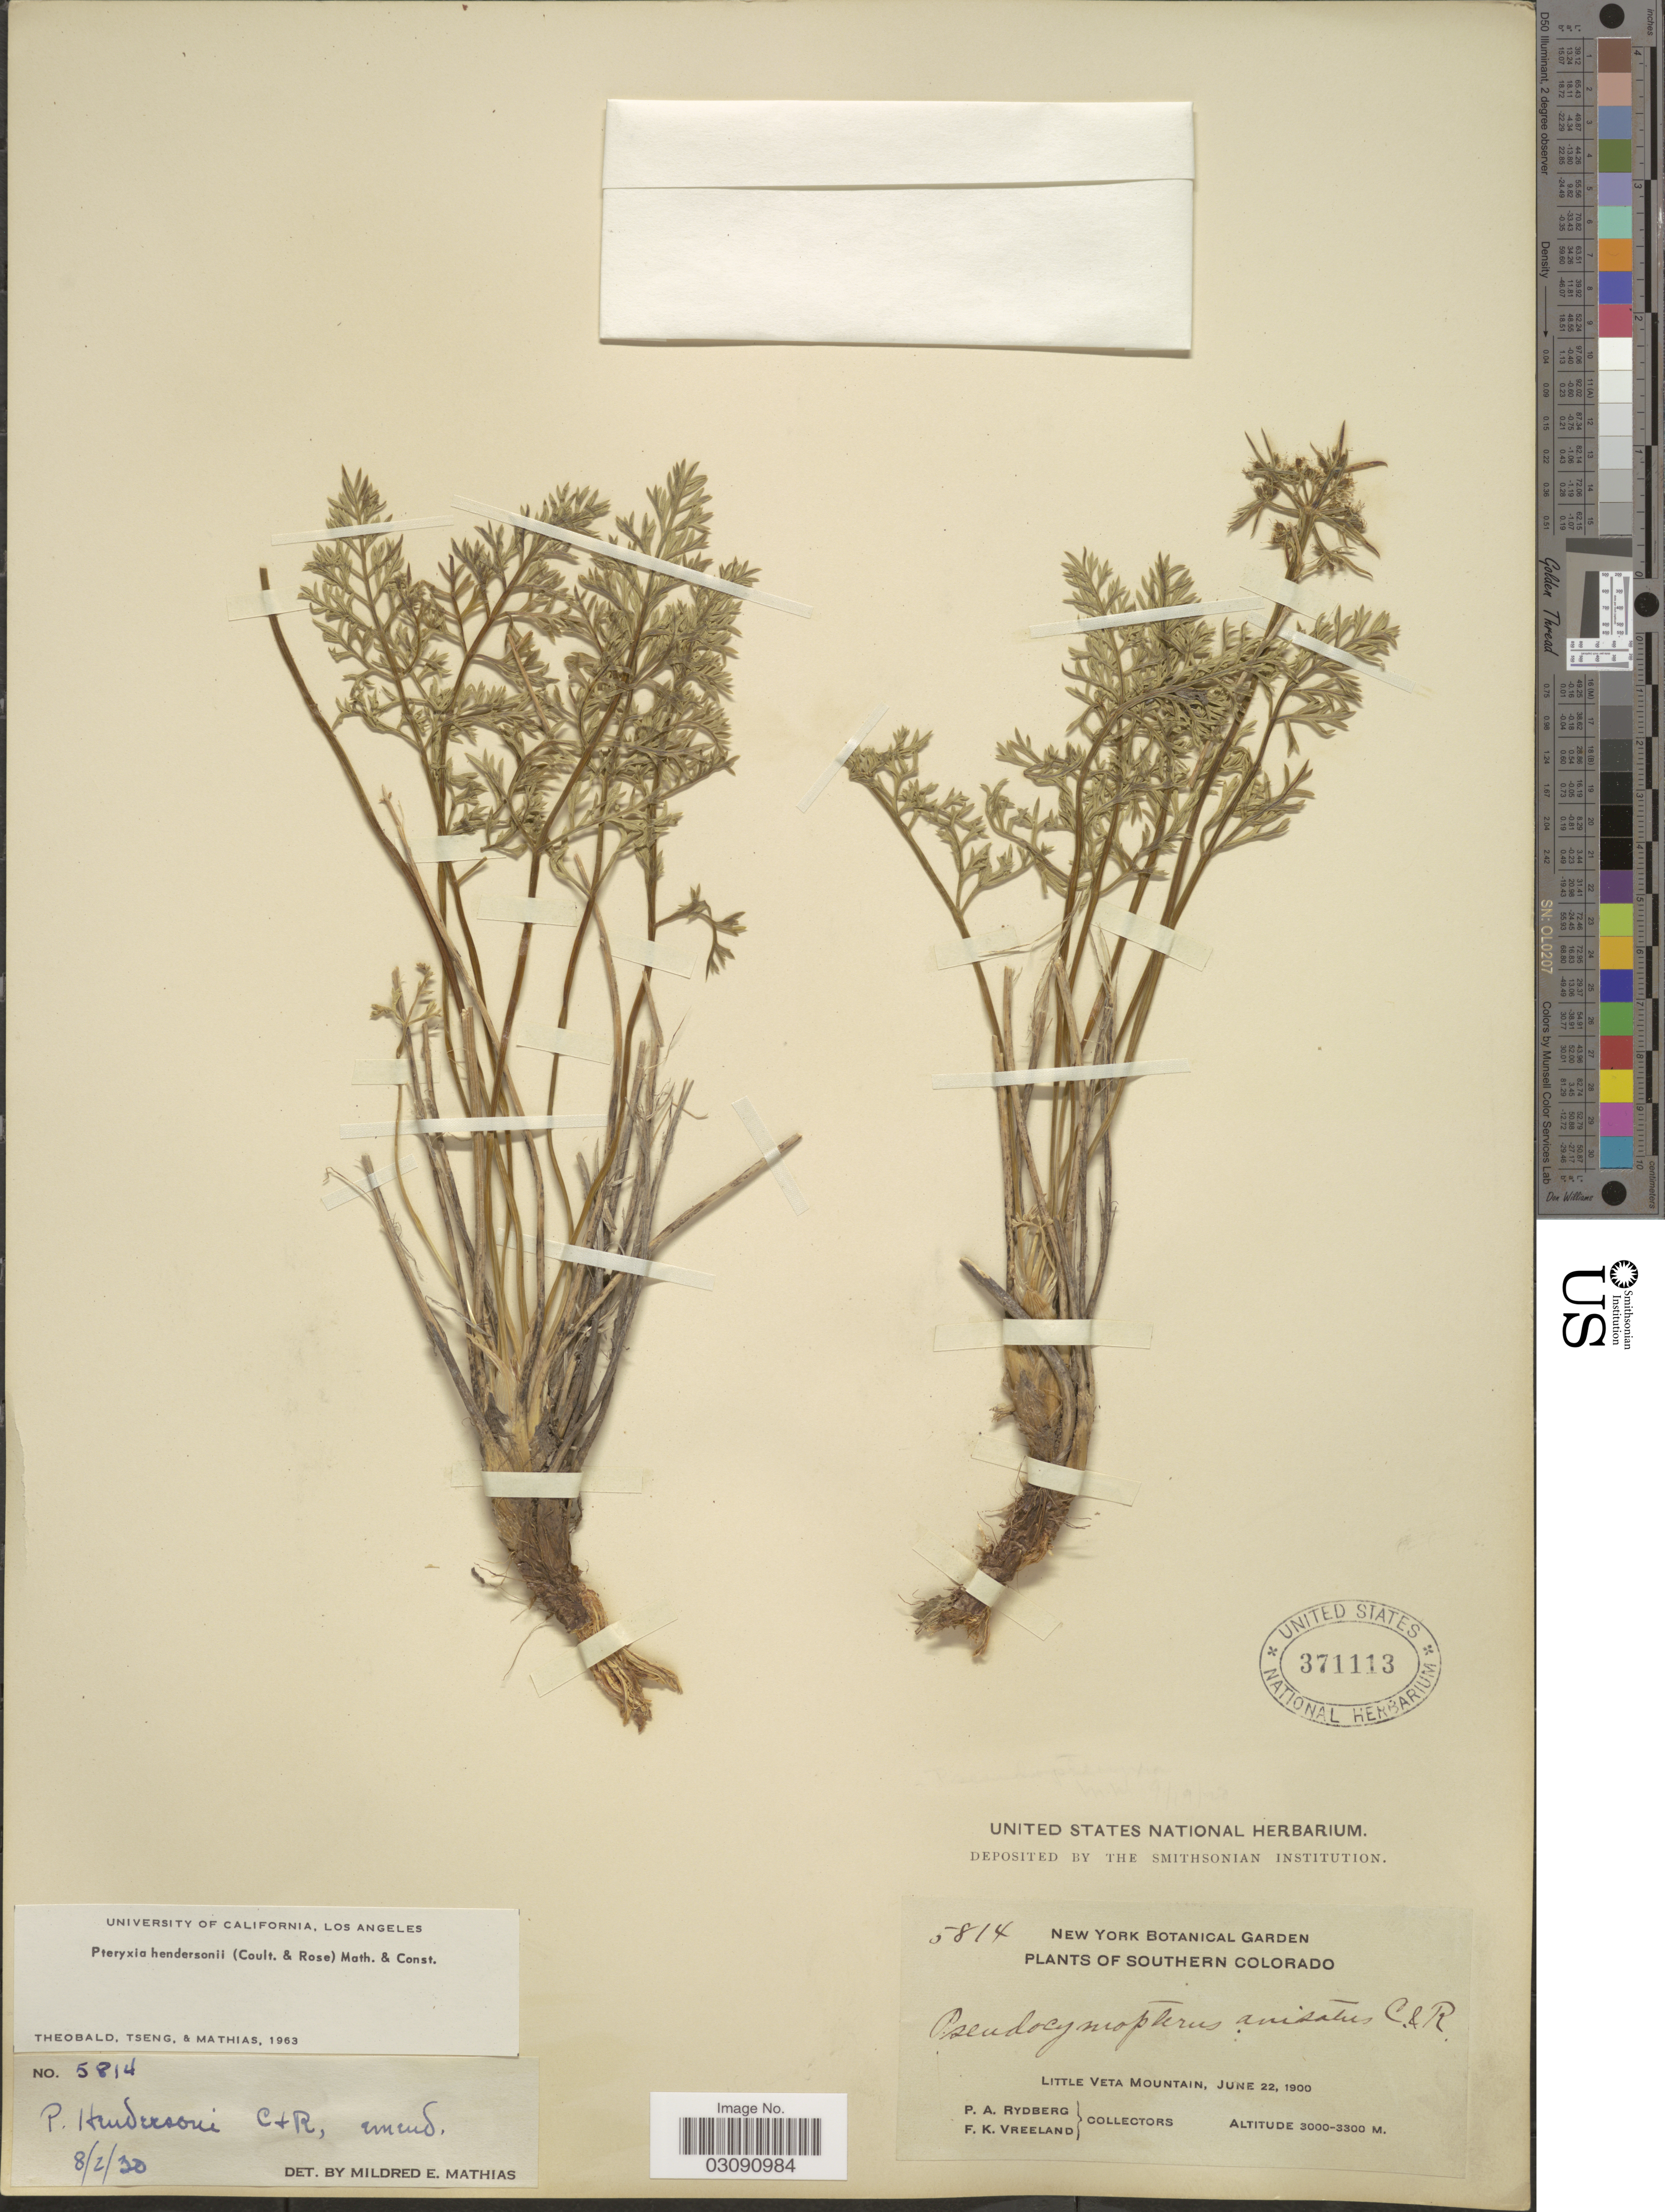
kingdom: Plantae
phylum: Tracheophyta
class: Magnoliopsida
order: Apiales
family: Apiaceae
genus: Pteryxia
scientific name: Pteryxia hendersonii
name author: (J.M. Coult. & Rose) Mathias & Constance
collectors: P. A. Rydberg & F. Vreeland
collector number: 5814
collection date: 1900-06-22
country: United States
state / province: Colorado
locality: Southern Colorado, Little Veta Mountain.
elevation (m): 3000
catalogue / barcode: US 371113